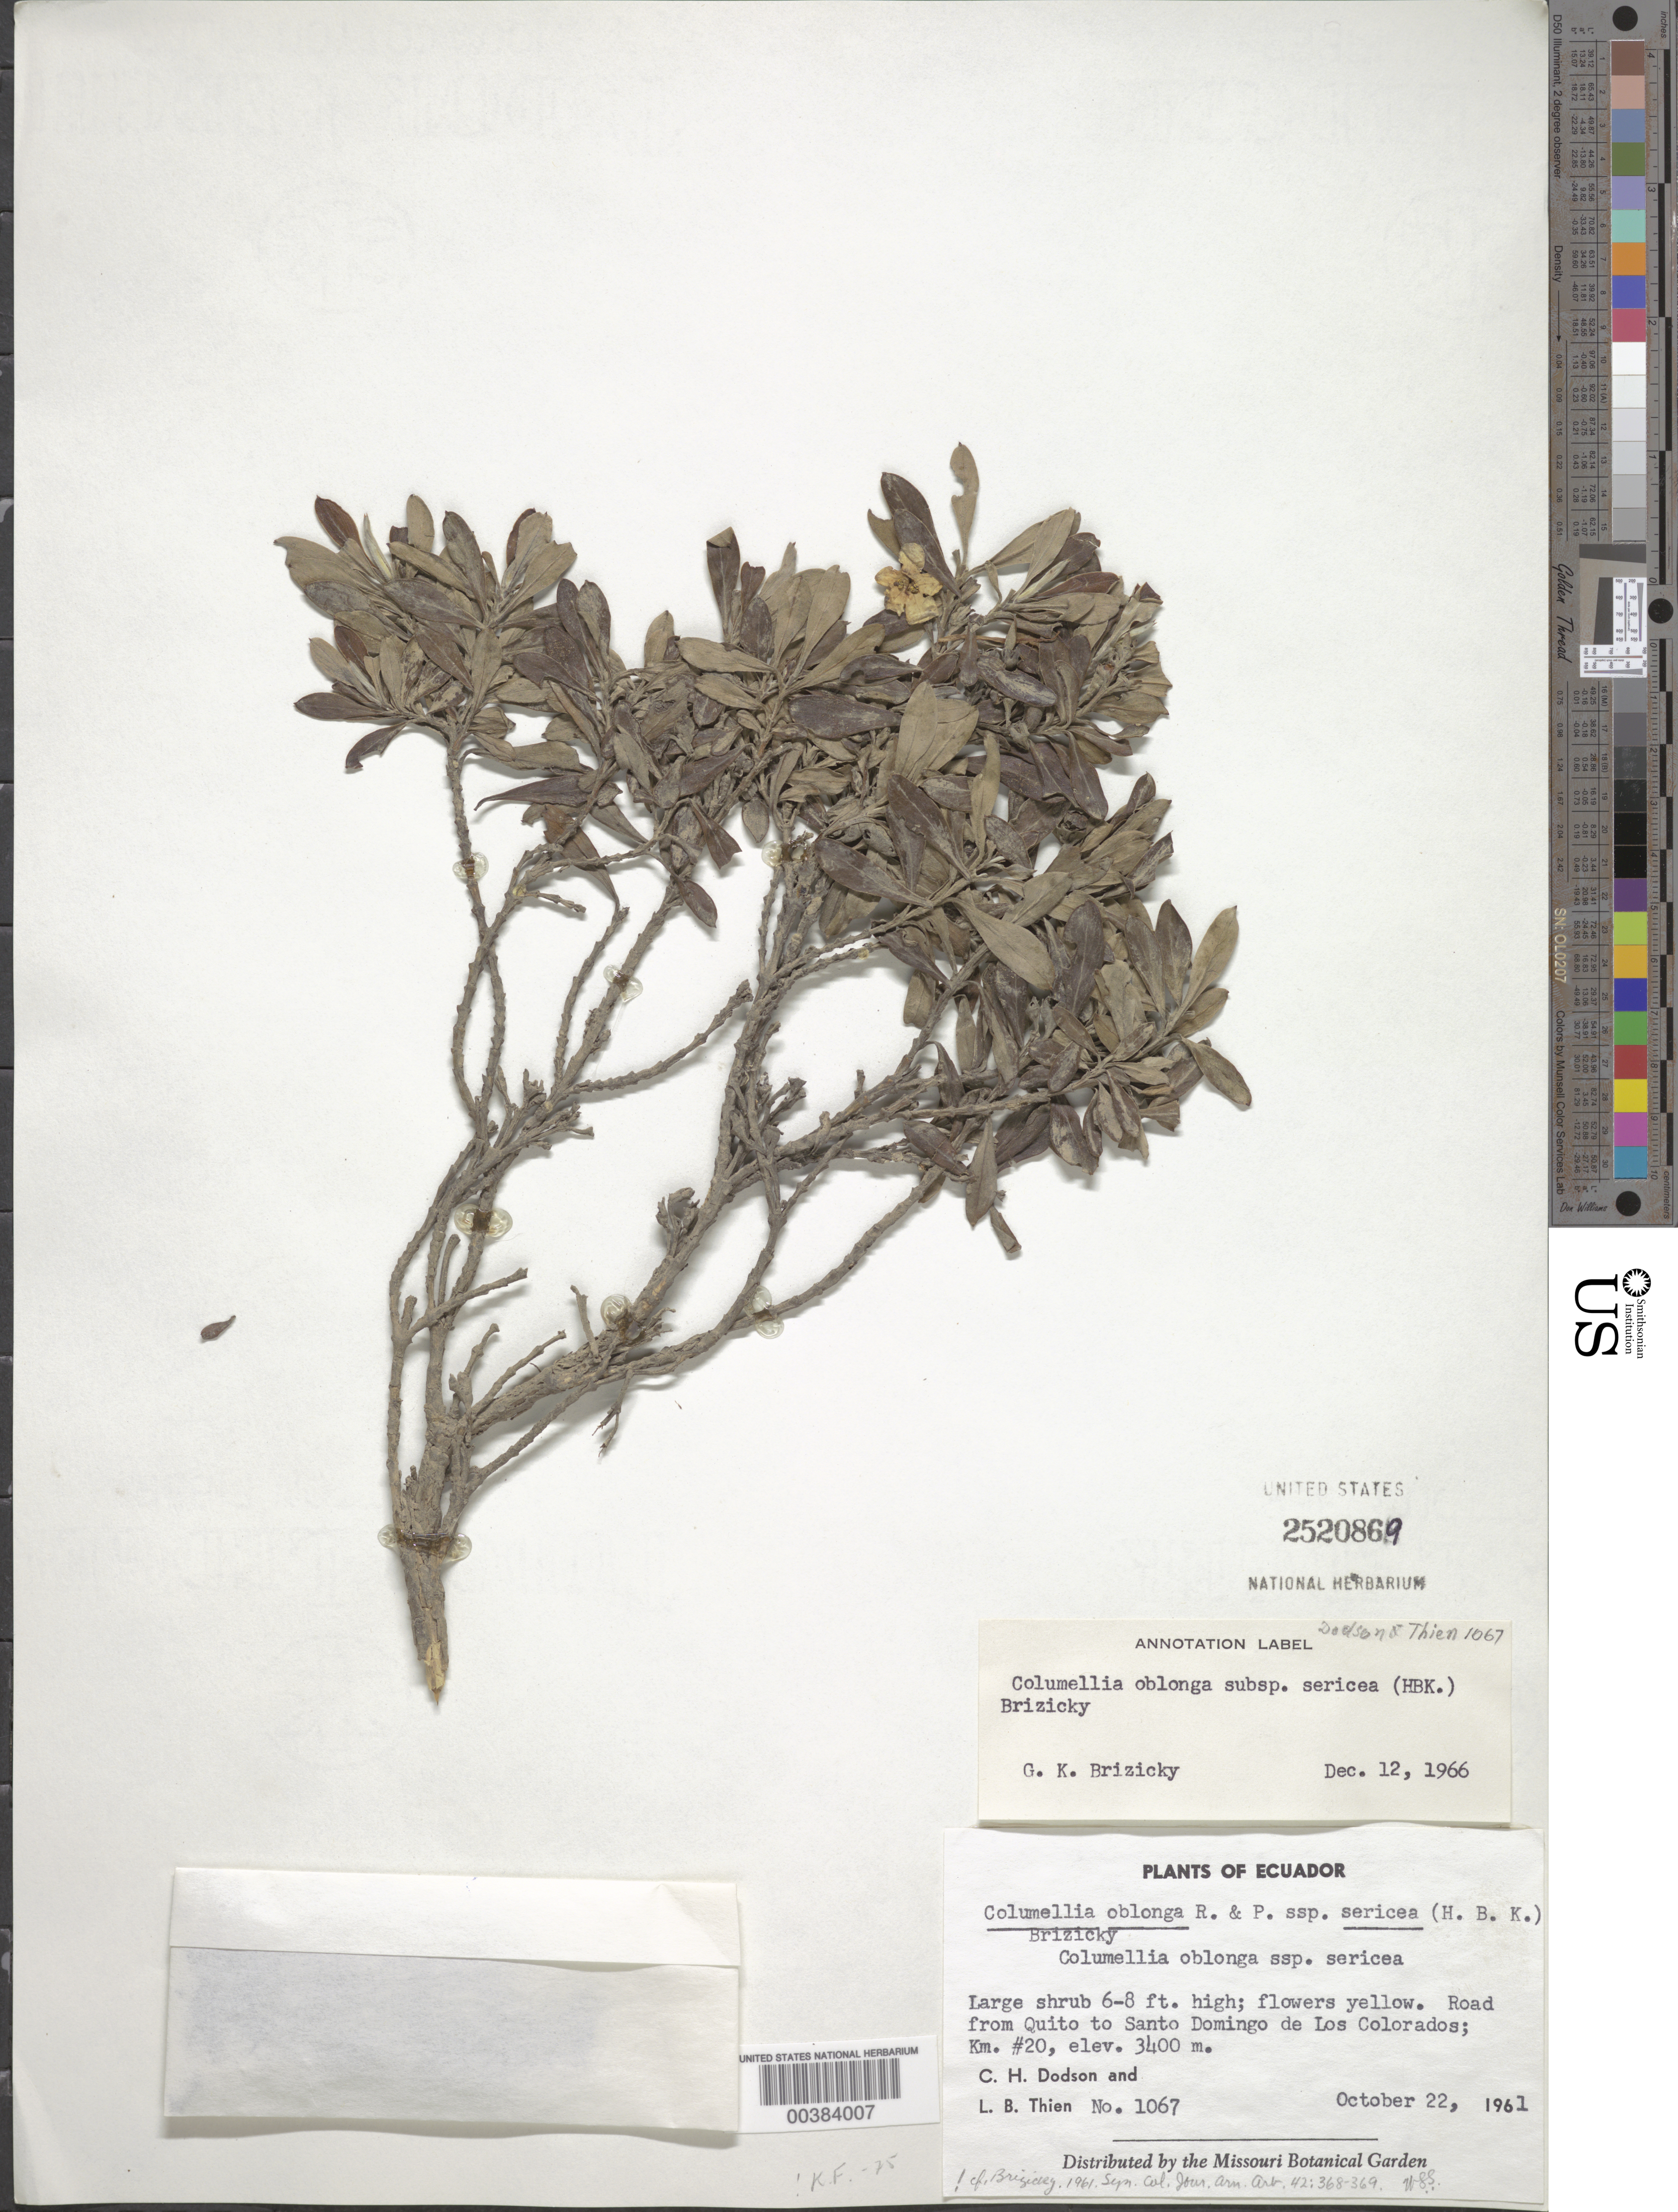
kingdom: Plantae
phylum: Tracheophyta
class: Magnoliopsida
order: Bruniales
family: Columelliaceae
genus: Columellia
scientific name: Columellia oblonga subsp. sericea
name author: (Kunth) Brizicky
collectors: C. H. Dodson & L. Thien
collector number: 1067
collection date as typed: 22 Oct 1961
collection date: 1961-10-22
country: Ecuador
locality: Road from quito to Santo Domingo de los Colorados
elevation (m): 3400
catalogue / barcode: US 2520869